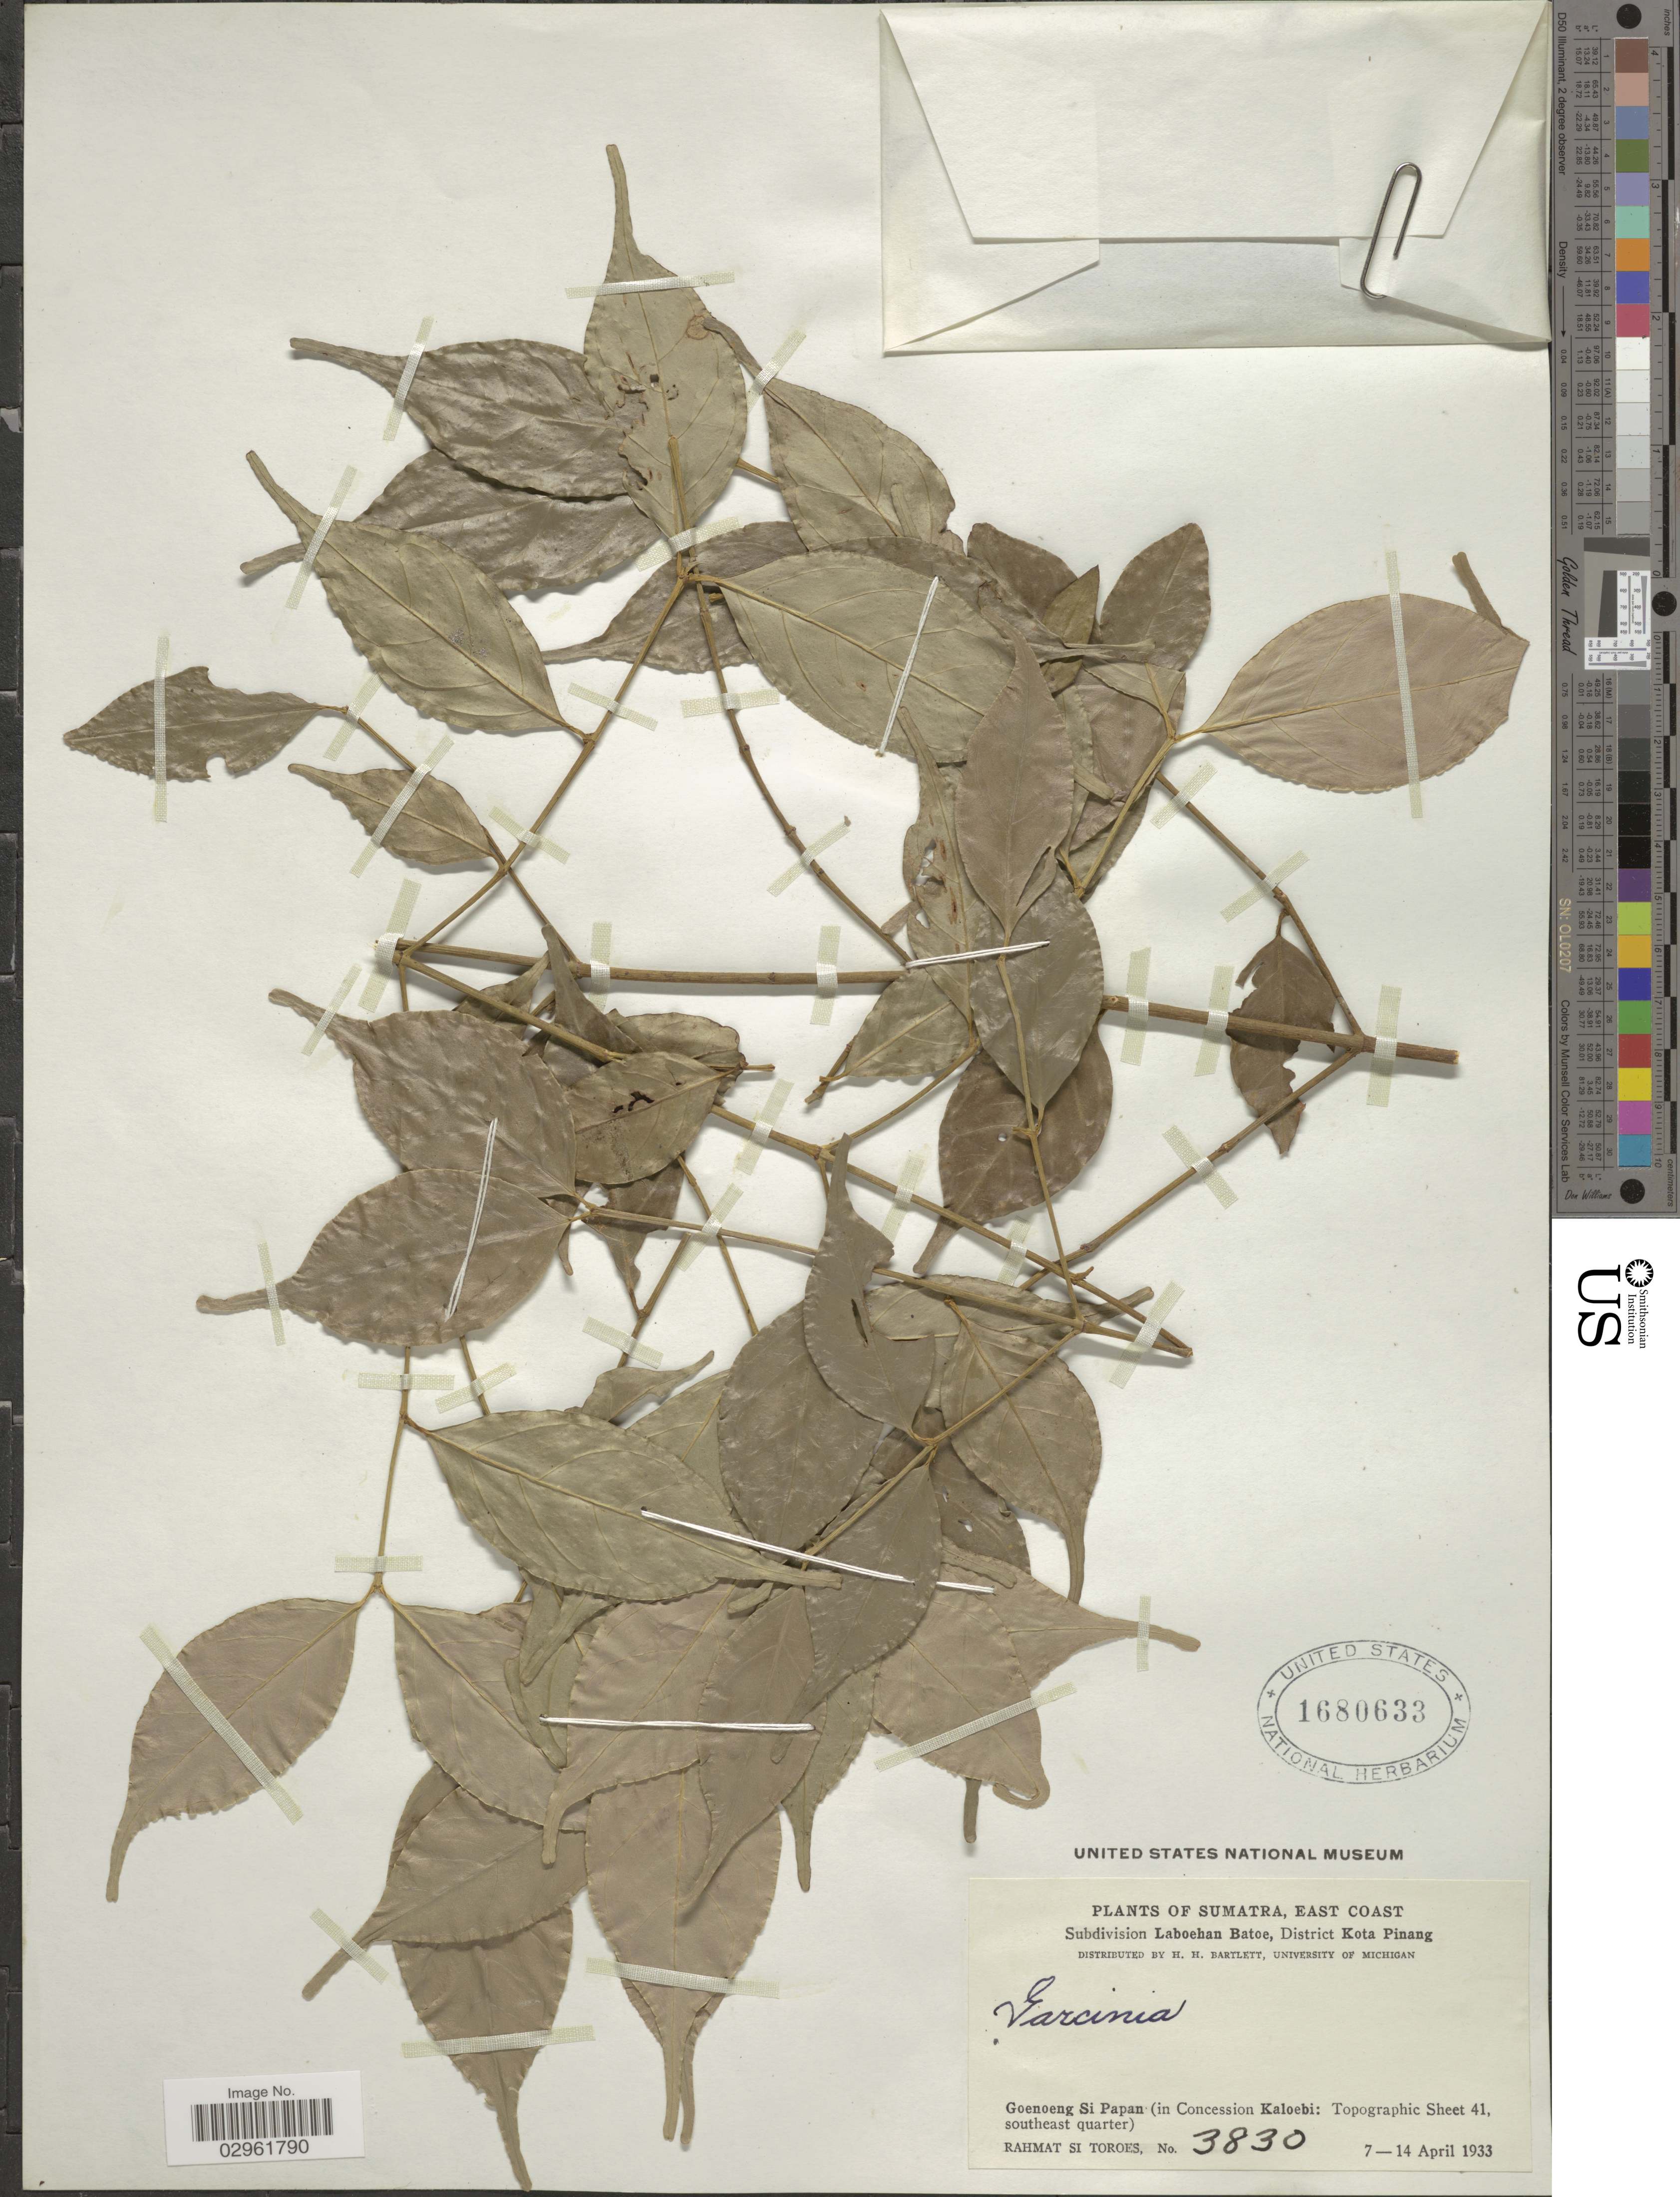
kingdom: Plantae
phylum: Tracheophyta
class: Magnoliopsida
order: Malpighiales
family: Clusiaceae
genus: Garcinia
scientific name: Garcinia sp.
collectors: Rahmat Si Boeea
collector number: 3830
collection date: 1933-04-07/1933-04-14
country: Indonesia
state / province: Sumatra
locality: East Coast, Subdivision Laboehan Batoe, District Kota Pinang, Goenoeng Si Papan (in Concession Kaloebi: Topographic Sheet 41, southeast quarter).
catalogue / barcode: US 1680633